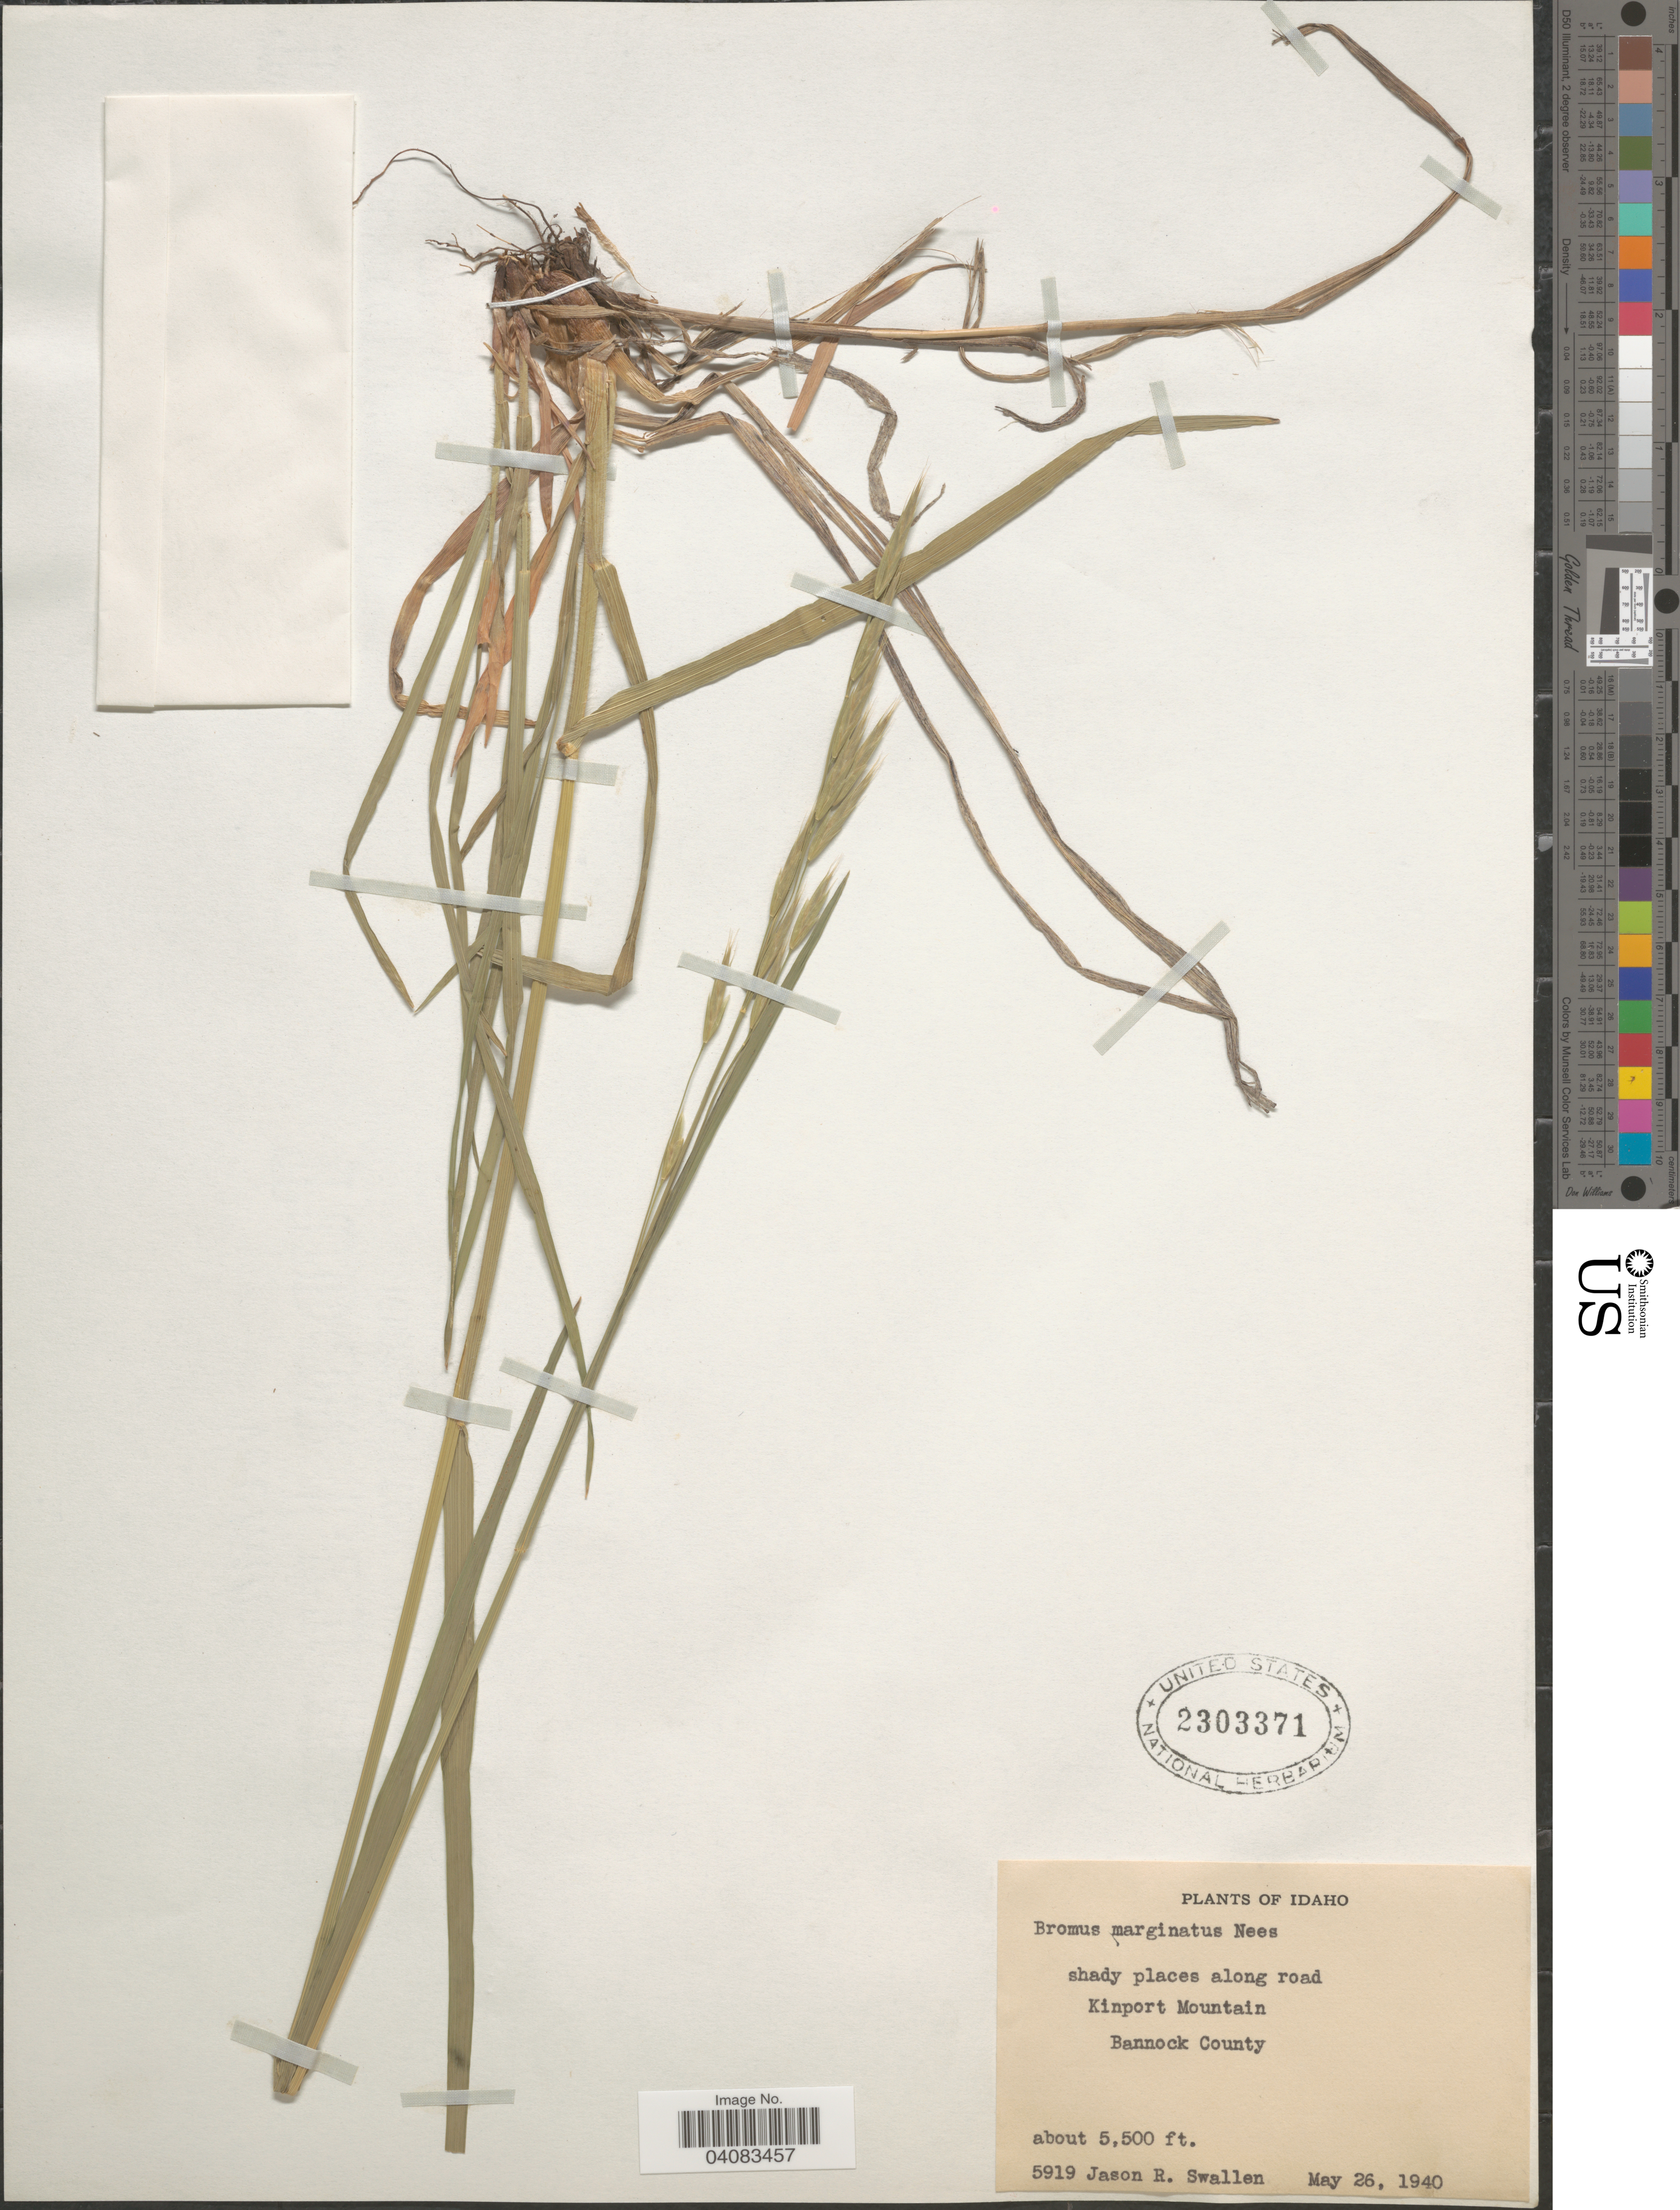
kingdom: Plantae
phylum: Tracheophyta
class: Liliopsida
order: Poales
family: Poaceae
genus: Bromus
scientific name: Bromus marginatus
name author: Nees ex Steud.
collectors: J. R. Swallen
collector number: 5919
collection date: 1940-05-26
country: United States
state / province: Idaho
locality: Shady places along road, Kinport Mountain, Bannock County.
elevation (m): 1676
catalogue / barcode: US 2303371